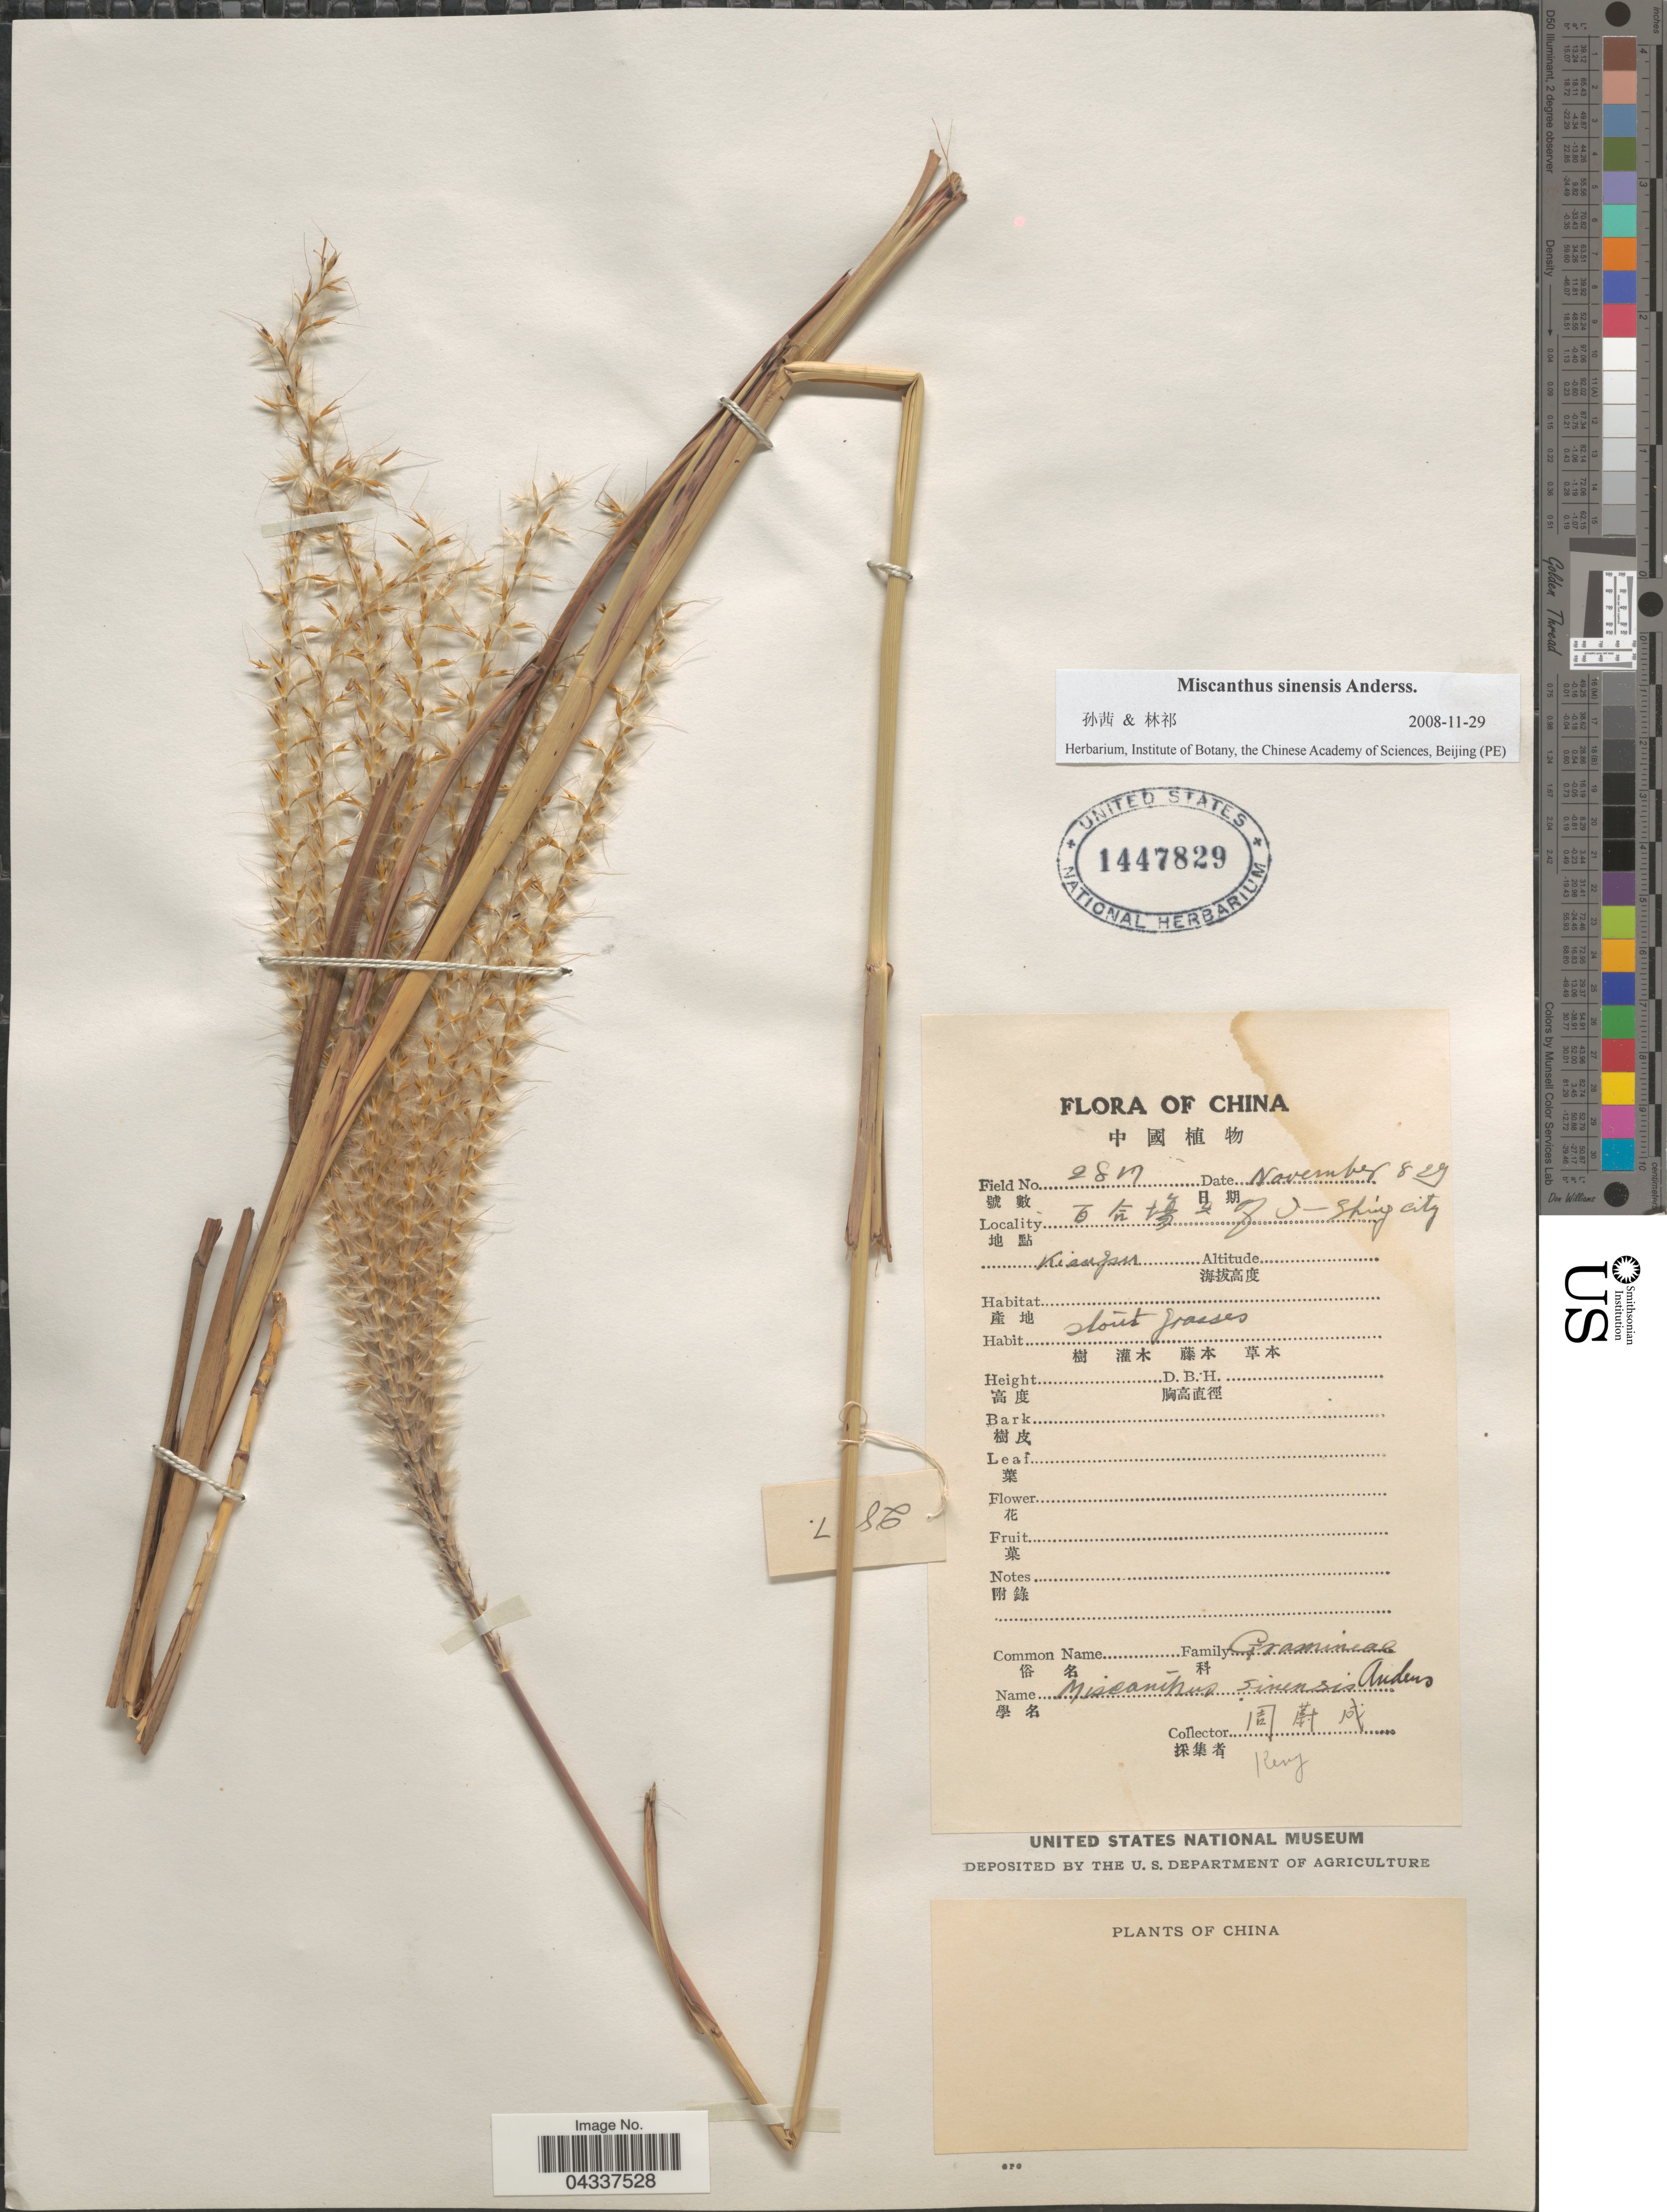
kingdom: Plantae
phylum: Tracheophyta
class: Liliopsida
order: Poales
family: Poaceae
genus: Miscanthus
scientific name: Miscanthus sinensis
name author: Andersson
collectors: -- Keng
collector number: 2817*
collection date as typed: Transcribed d/m/y: 8/11/29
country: China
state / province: Jiangsu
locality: X of I-Shing city. Kiangsu.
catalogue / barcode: US 1447829